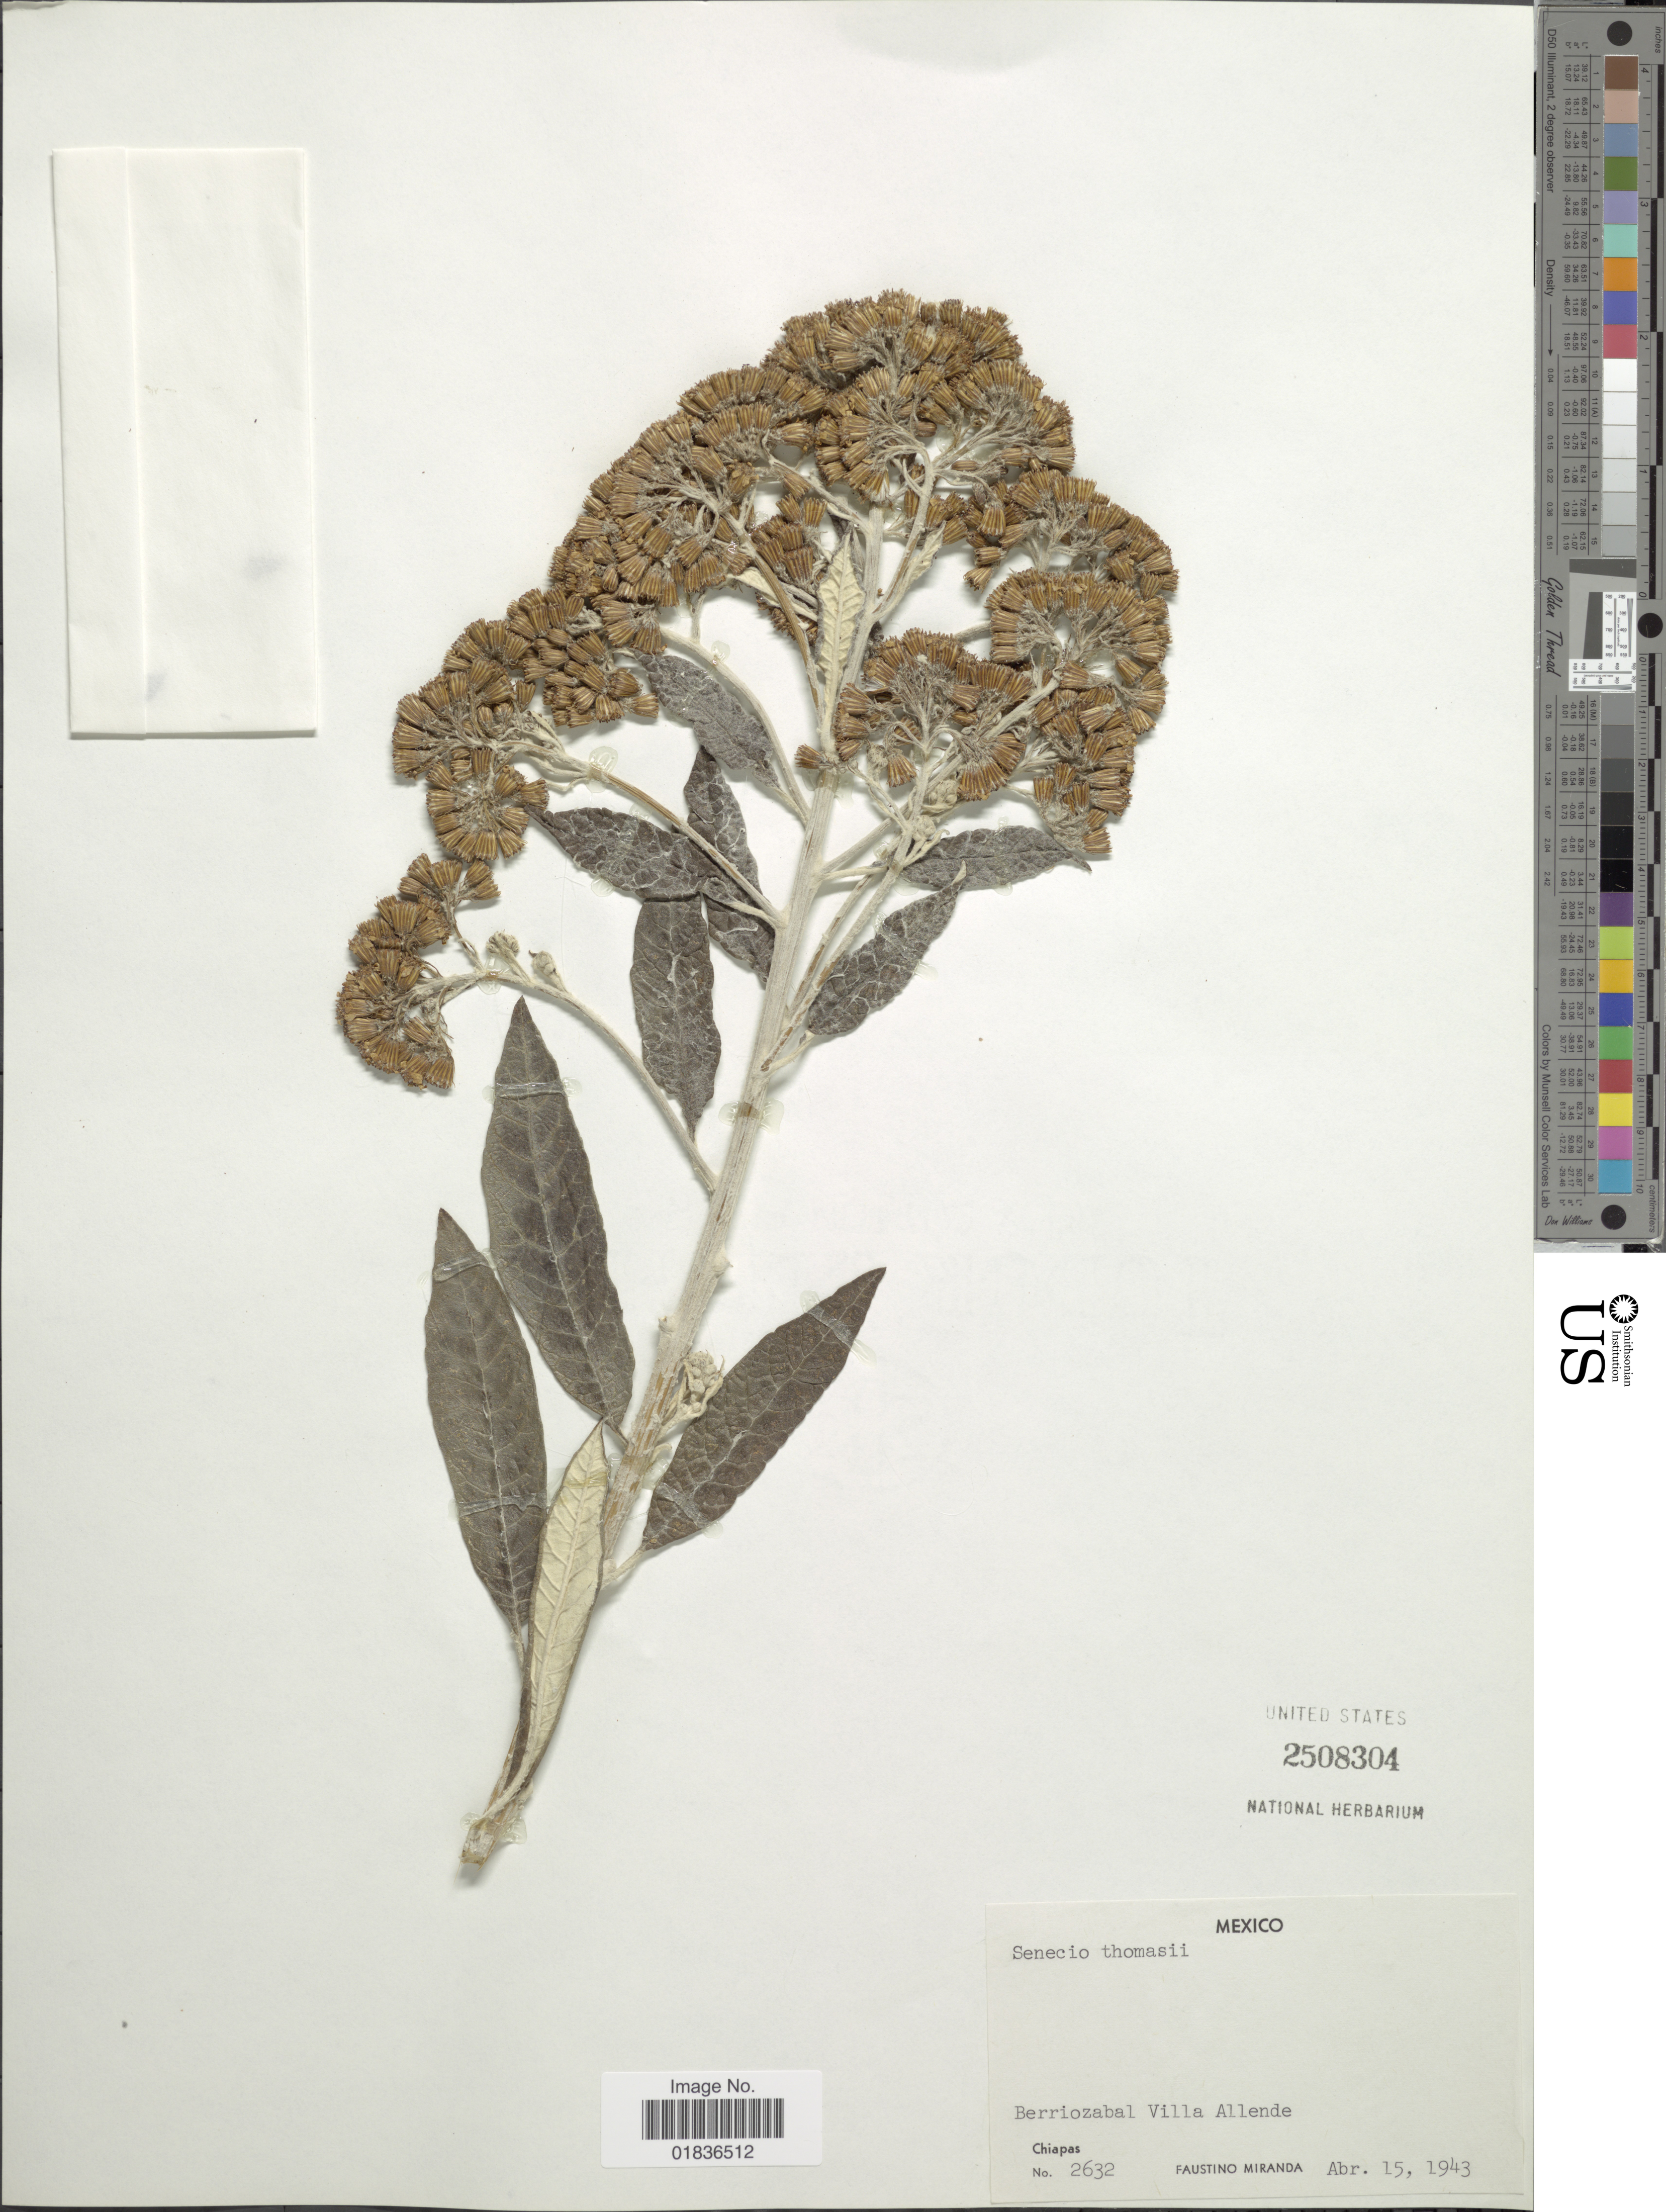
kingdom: Plantae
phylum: Tracheophyta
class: Magnoliopsida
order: Asterales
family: Asteraceae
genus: Senecio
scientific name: Senecio deppeanus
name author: Hemsl.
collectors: F. Miranda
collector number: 2632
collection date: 1943-04-15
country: Mexico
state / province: Chiapas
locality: Berriozabal Villa Allende.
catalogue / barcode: US 2508304